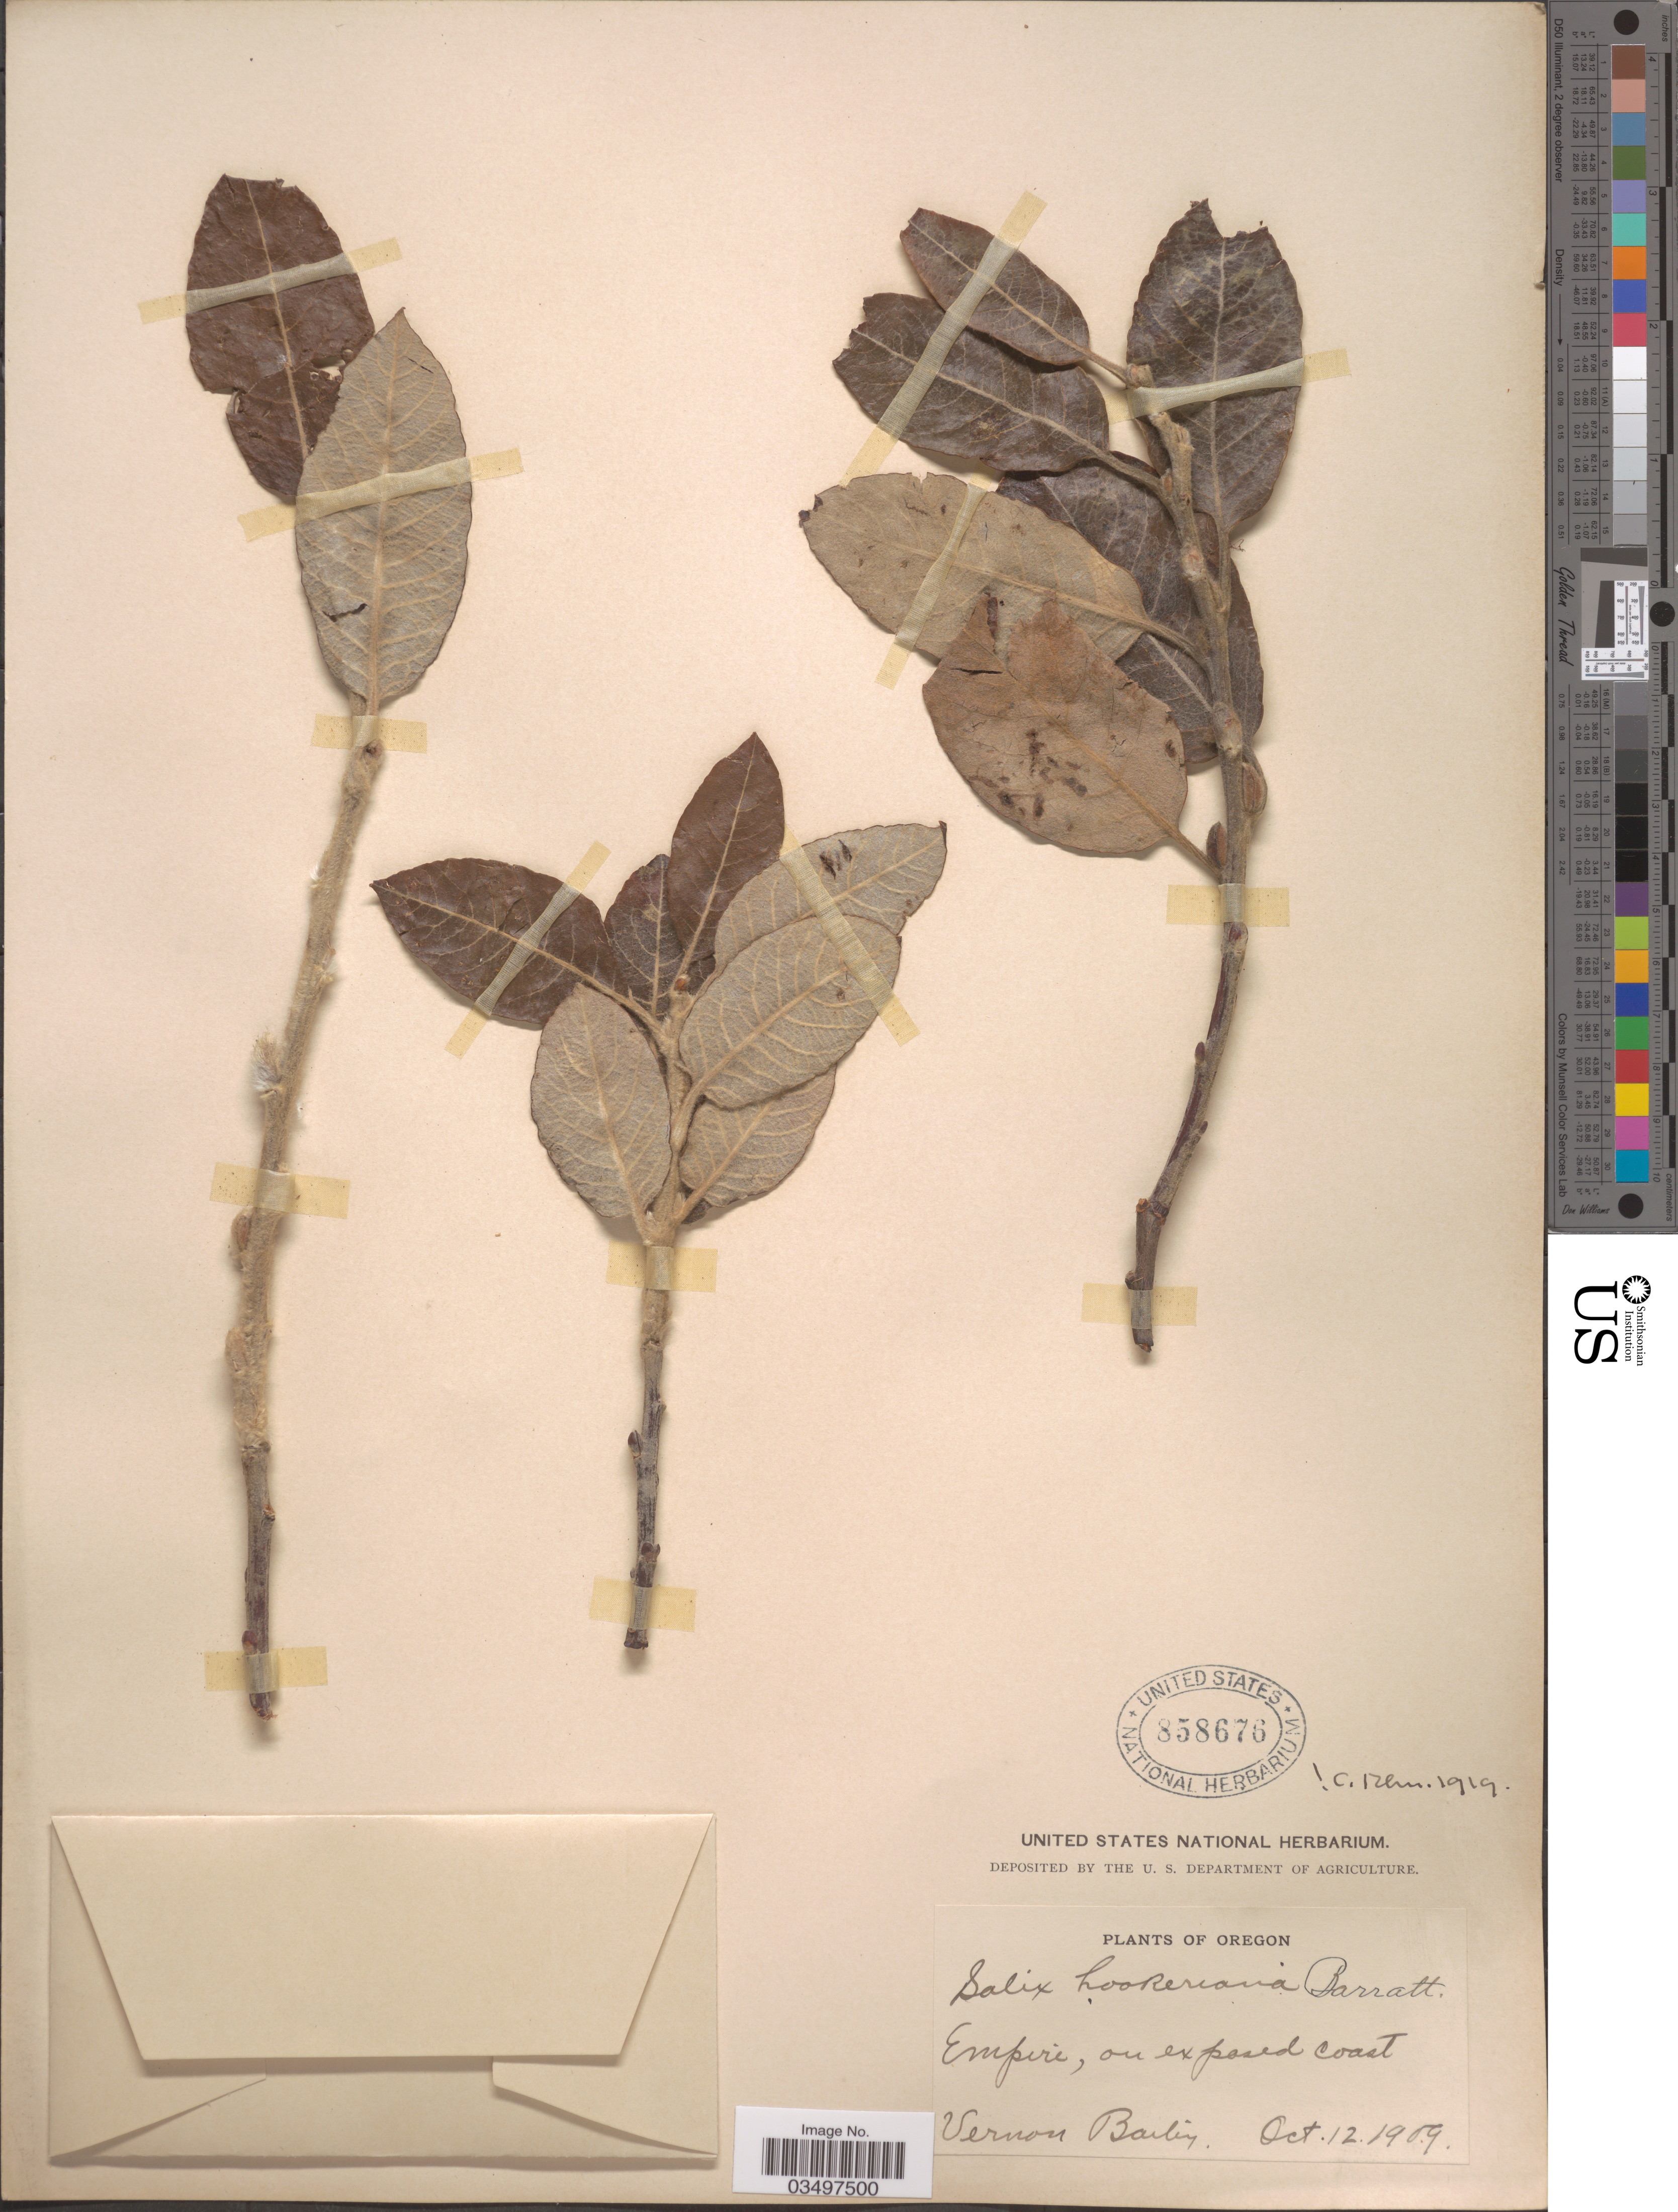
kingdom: Plantae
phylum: Tracheophyta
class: Magnoliopsida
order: Malpighiales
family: Salicaceae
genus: Salix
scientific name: Salix hookeriana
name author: Barratt ex Hook.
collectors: V. O. Bailey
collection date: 1909-10-12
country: United States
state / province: Oregon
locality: Empire, on exposed coast.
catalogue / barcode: US 858676